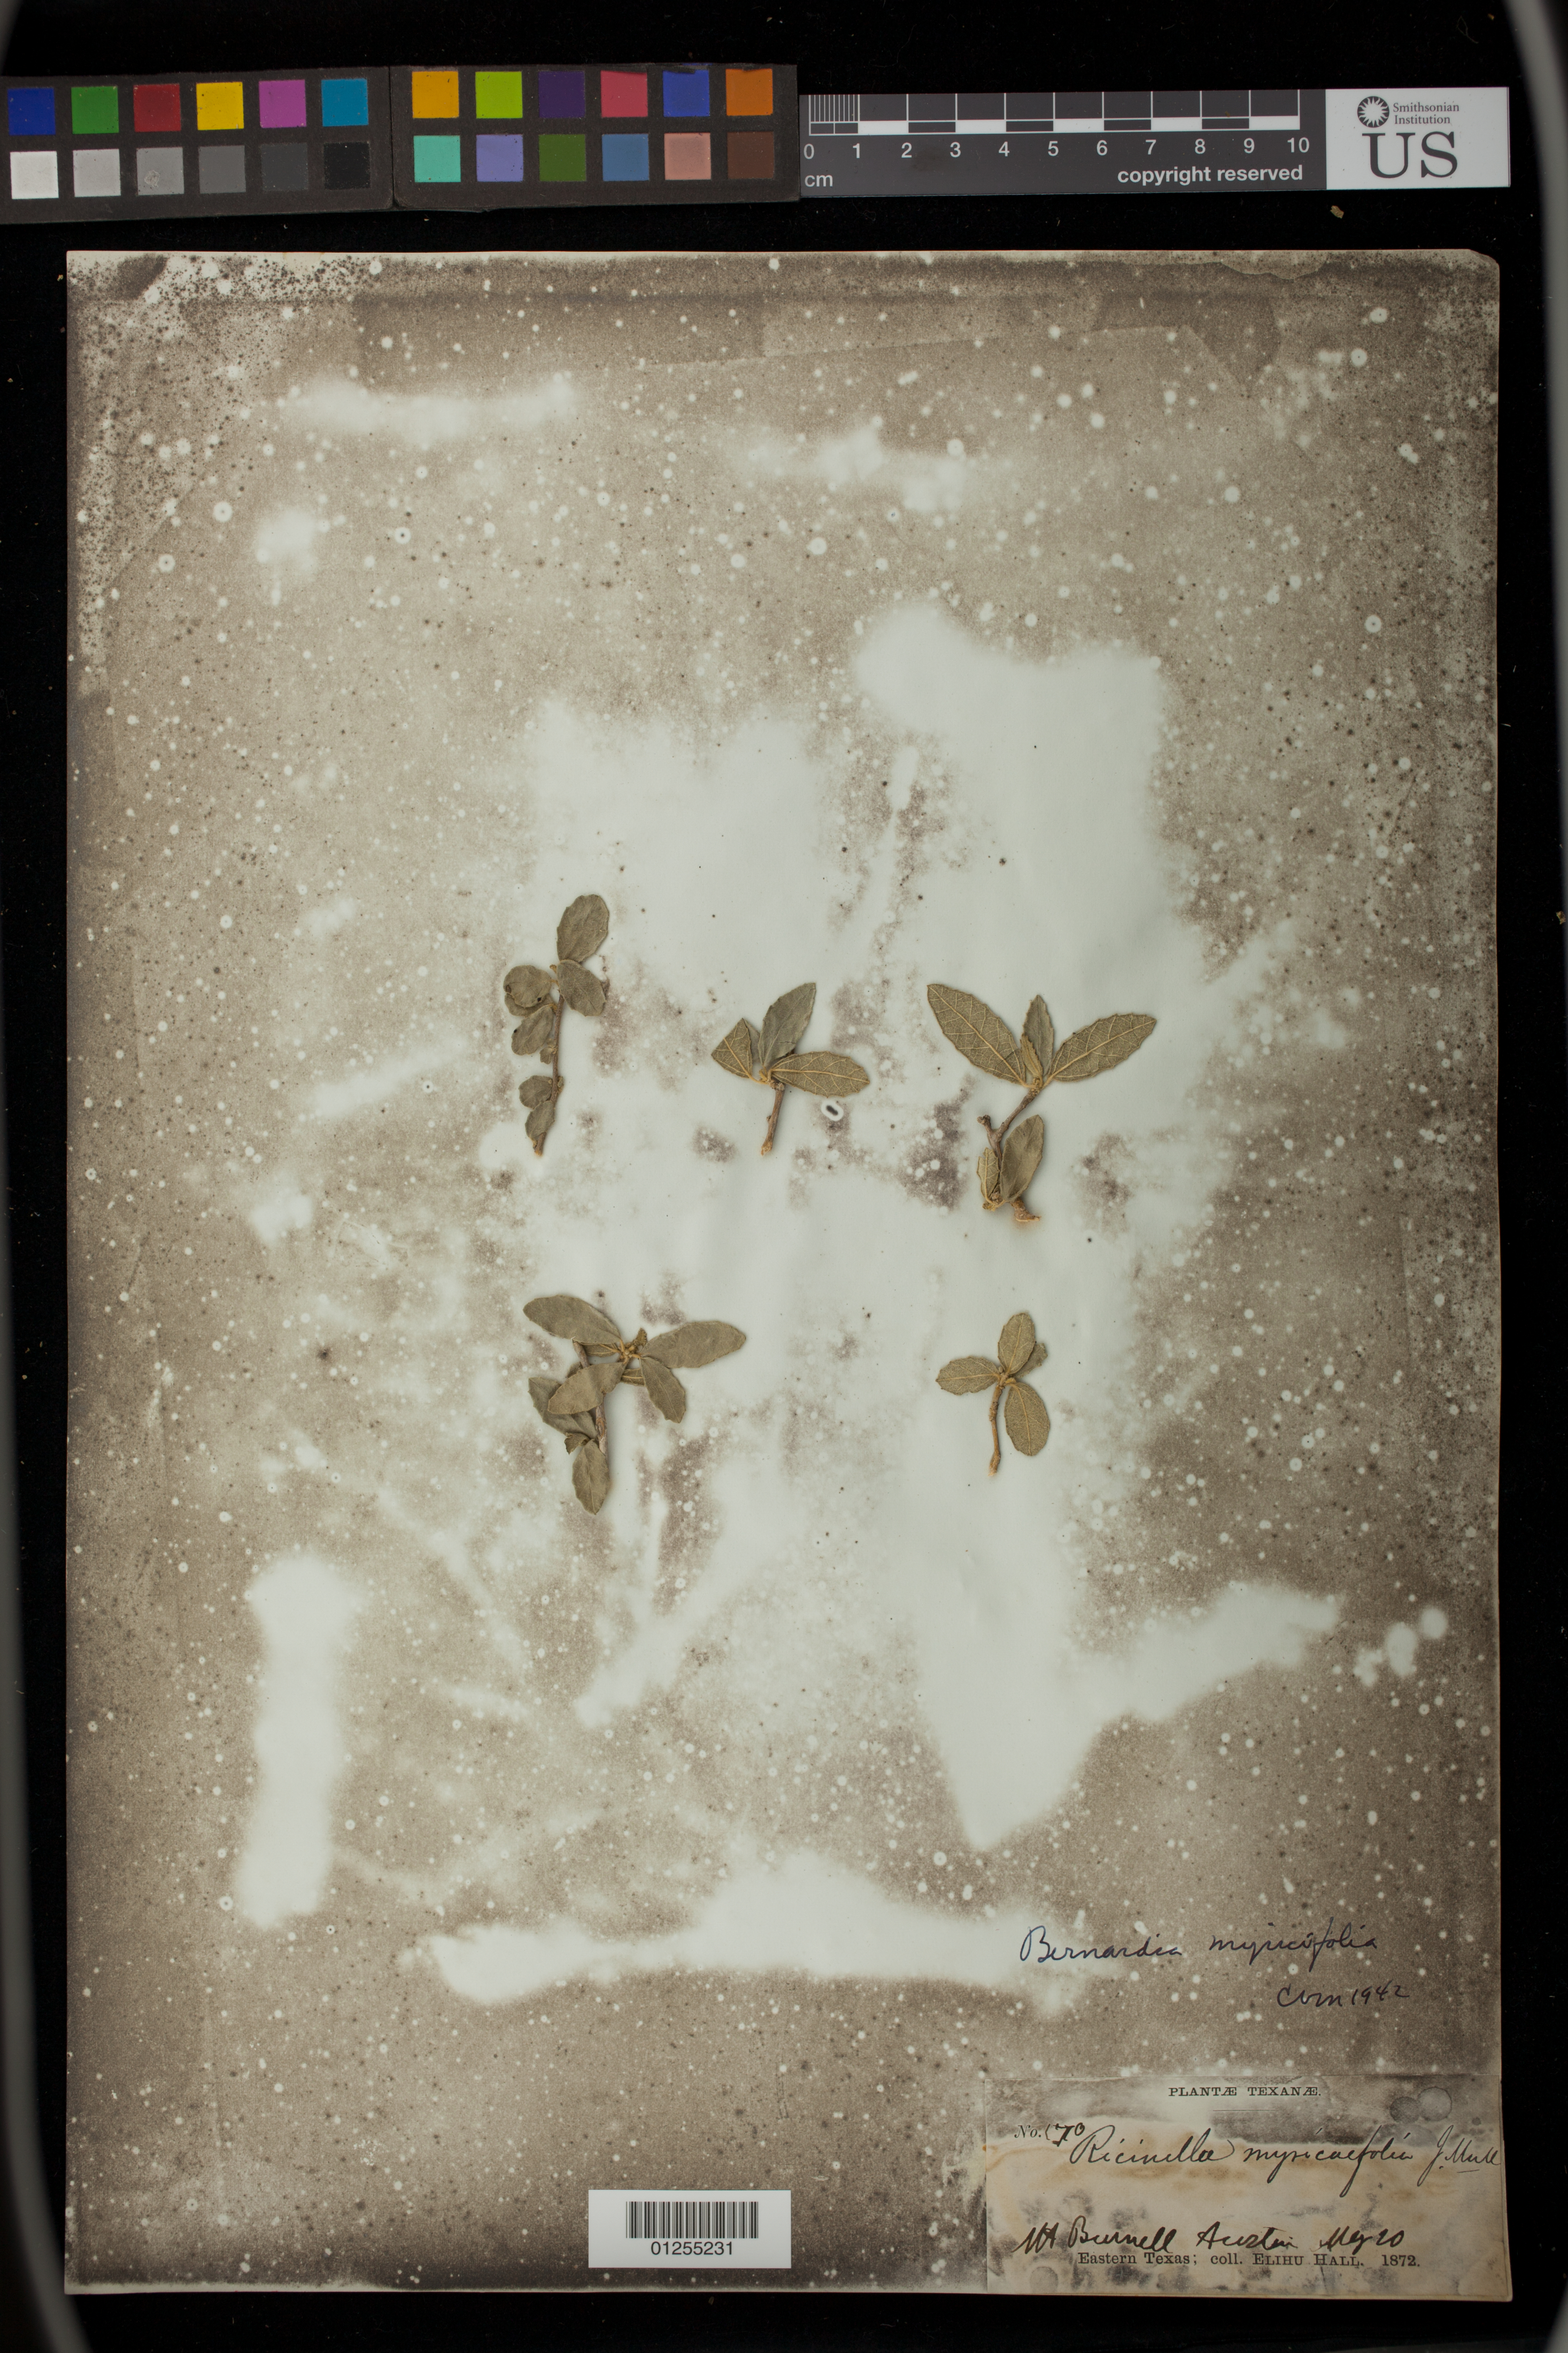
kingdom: Plantae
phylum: Tracheophyta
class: Magnoliopsida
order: Malpighiales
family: Euphorbiaceae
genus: Bernardia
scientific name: Bernardia myricifolia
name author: (Scheele) S. Watson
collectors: E. Hall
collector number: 170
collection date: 1872-05-20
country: United States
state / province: Texas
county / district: Travis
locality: Eastern Texas, Austin